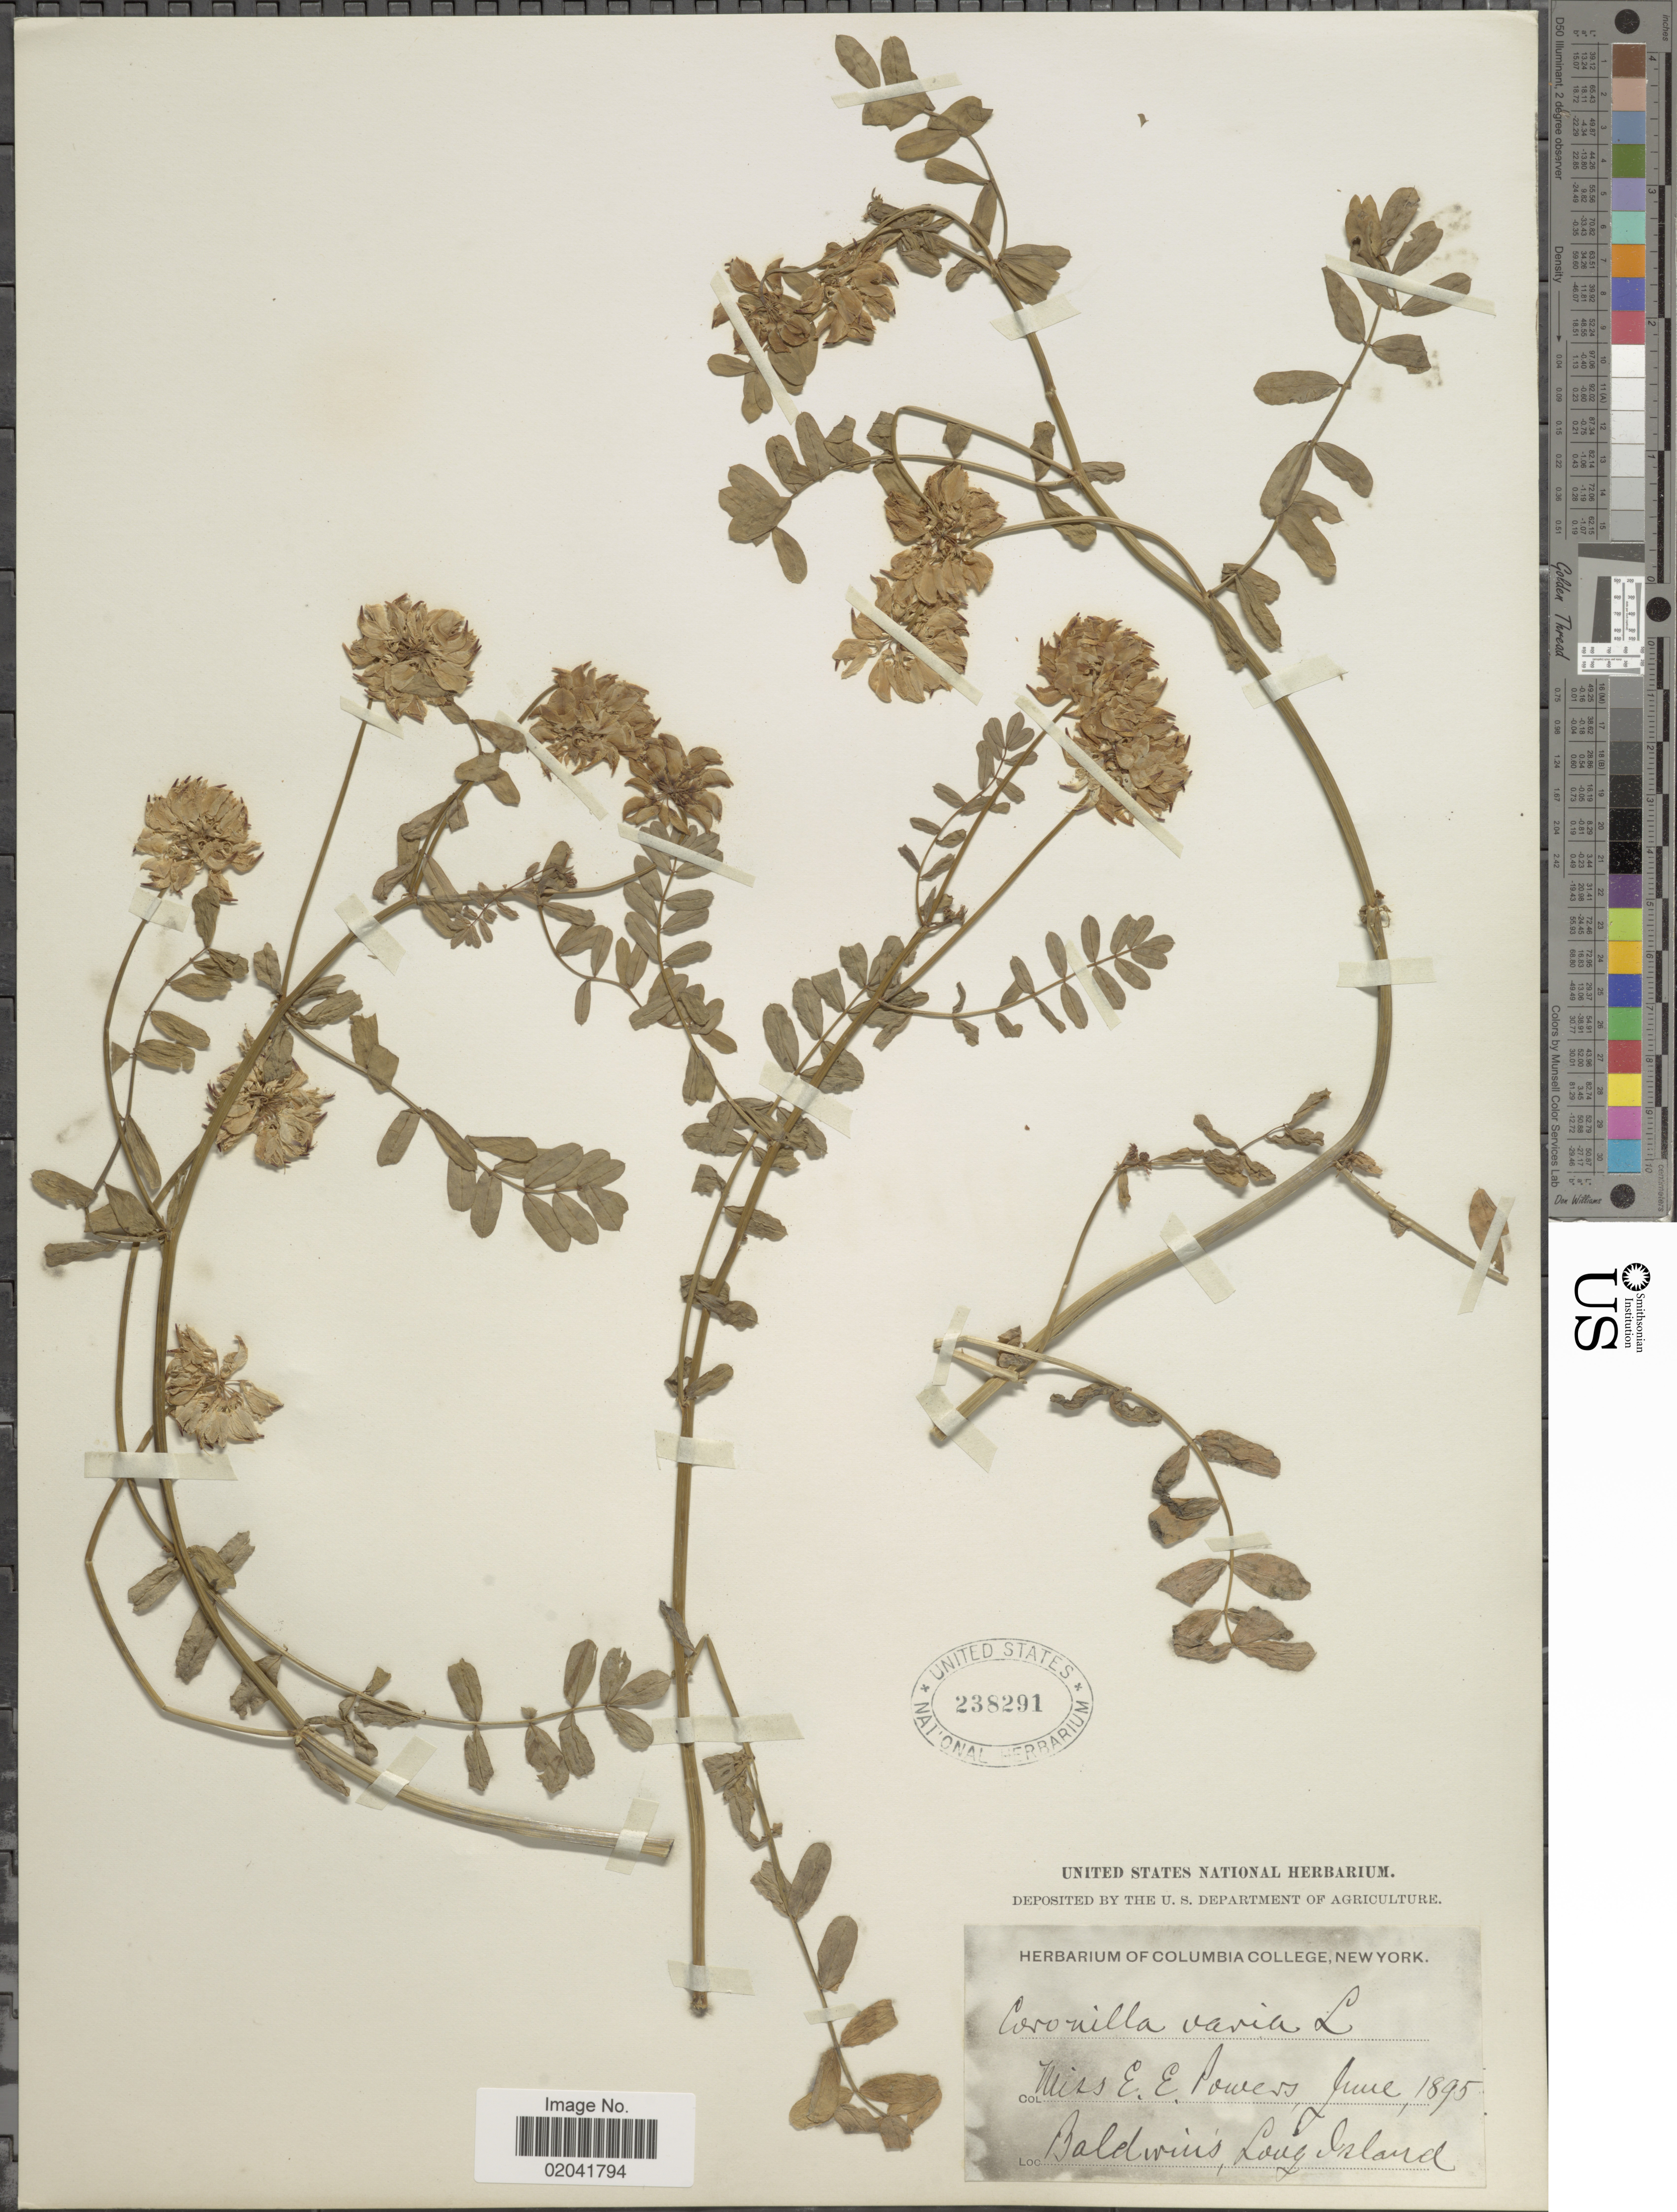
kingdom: Plantae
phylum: Tracheophyta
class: Magnoliopsida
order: Fabales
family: Fabaceae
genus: Coronilla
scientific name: Coronilla varia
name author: L.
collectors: E. Powers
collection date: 1895-06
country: United States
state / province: New York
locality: Baldwin's, Long Island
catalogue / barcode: US 238291